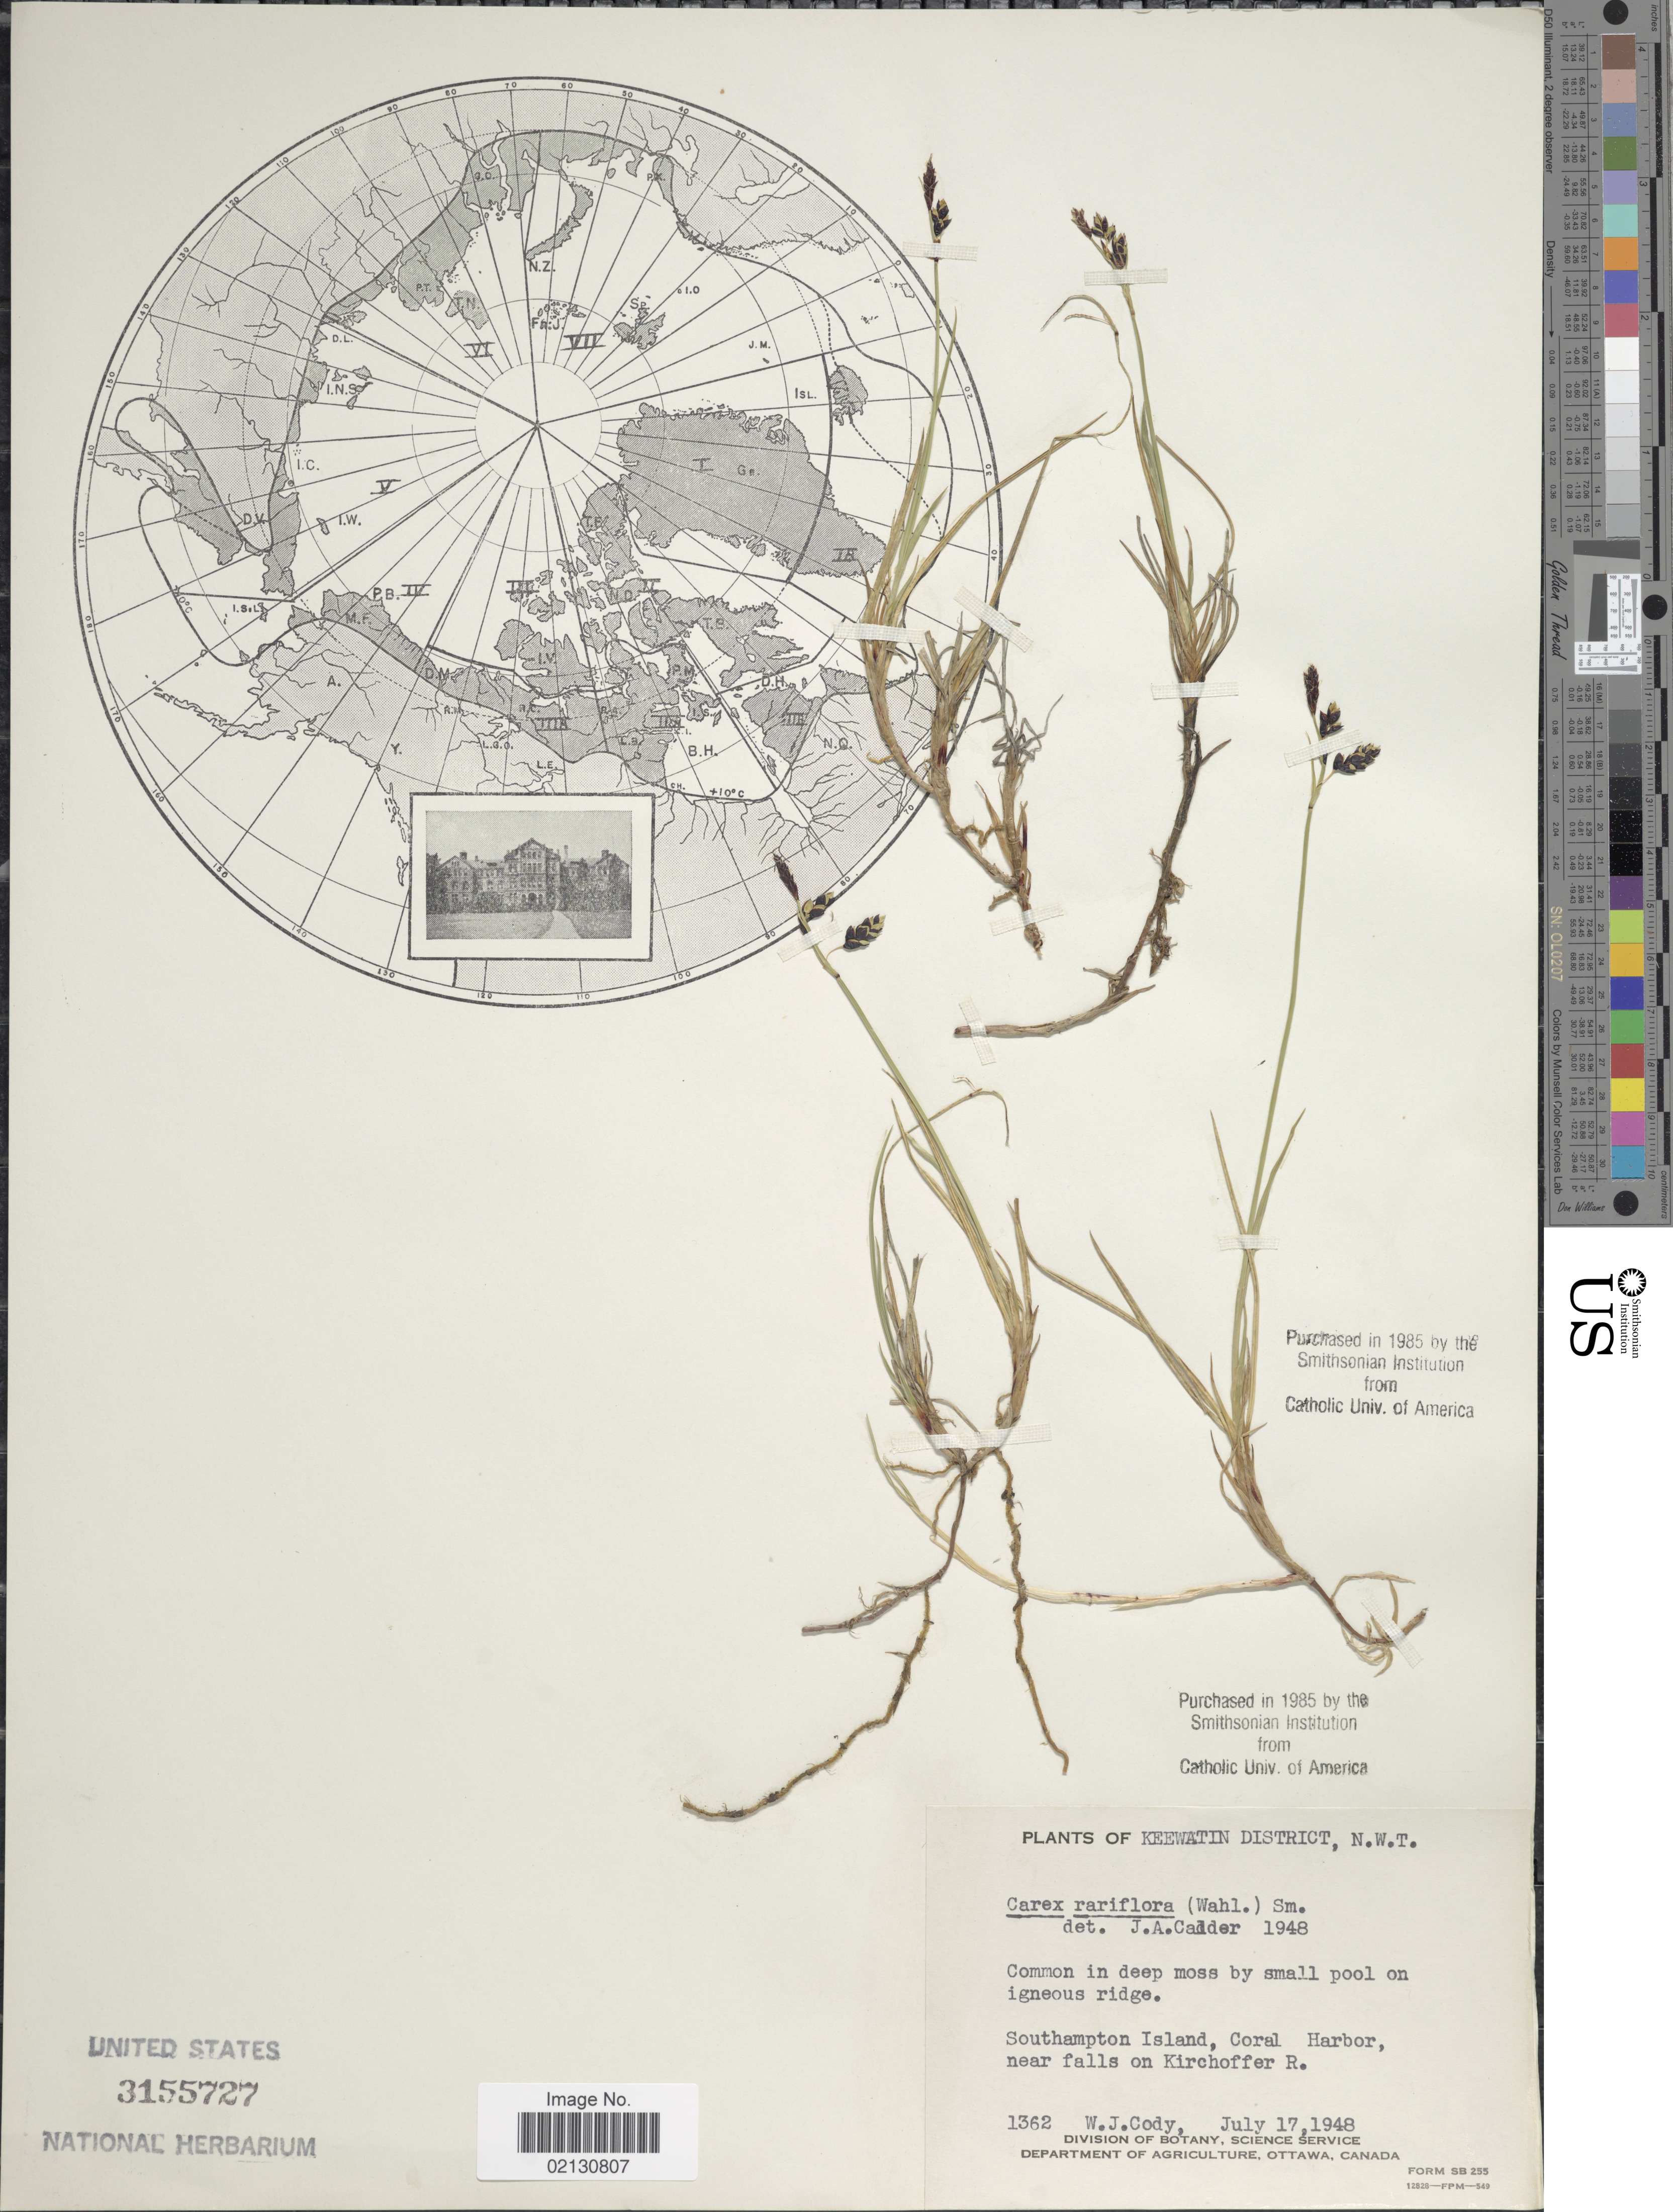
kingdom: Plantae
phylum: Tracheophyta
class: Liliopsida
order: Poales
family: Cyperaceae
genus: Carex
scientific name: Carex rariflora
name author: (Wahlenb.) Sm.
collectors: W. Cody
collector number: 1362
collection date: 1948-07-17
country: Canada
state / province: Northwest Territories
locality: Keewatin District. Southampton Island, Coral Harbor, near falls on Kirchoffer R.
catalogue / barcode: US 3155727